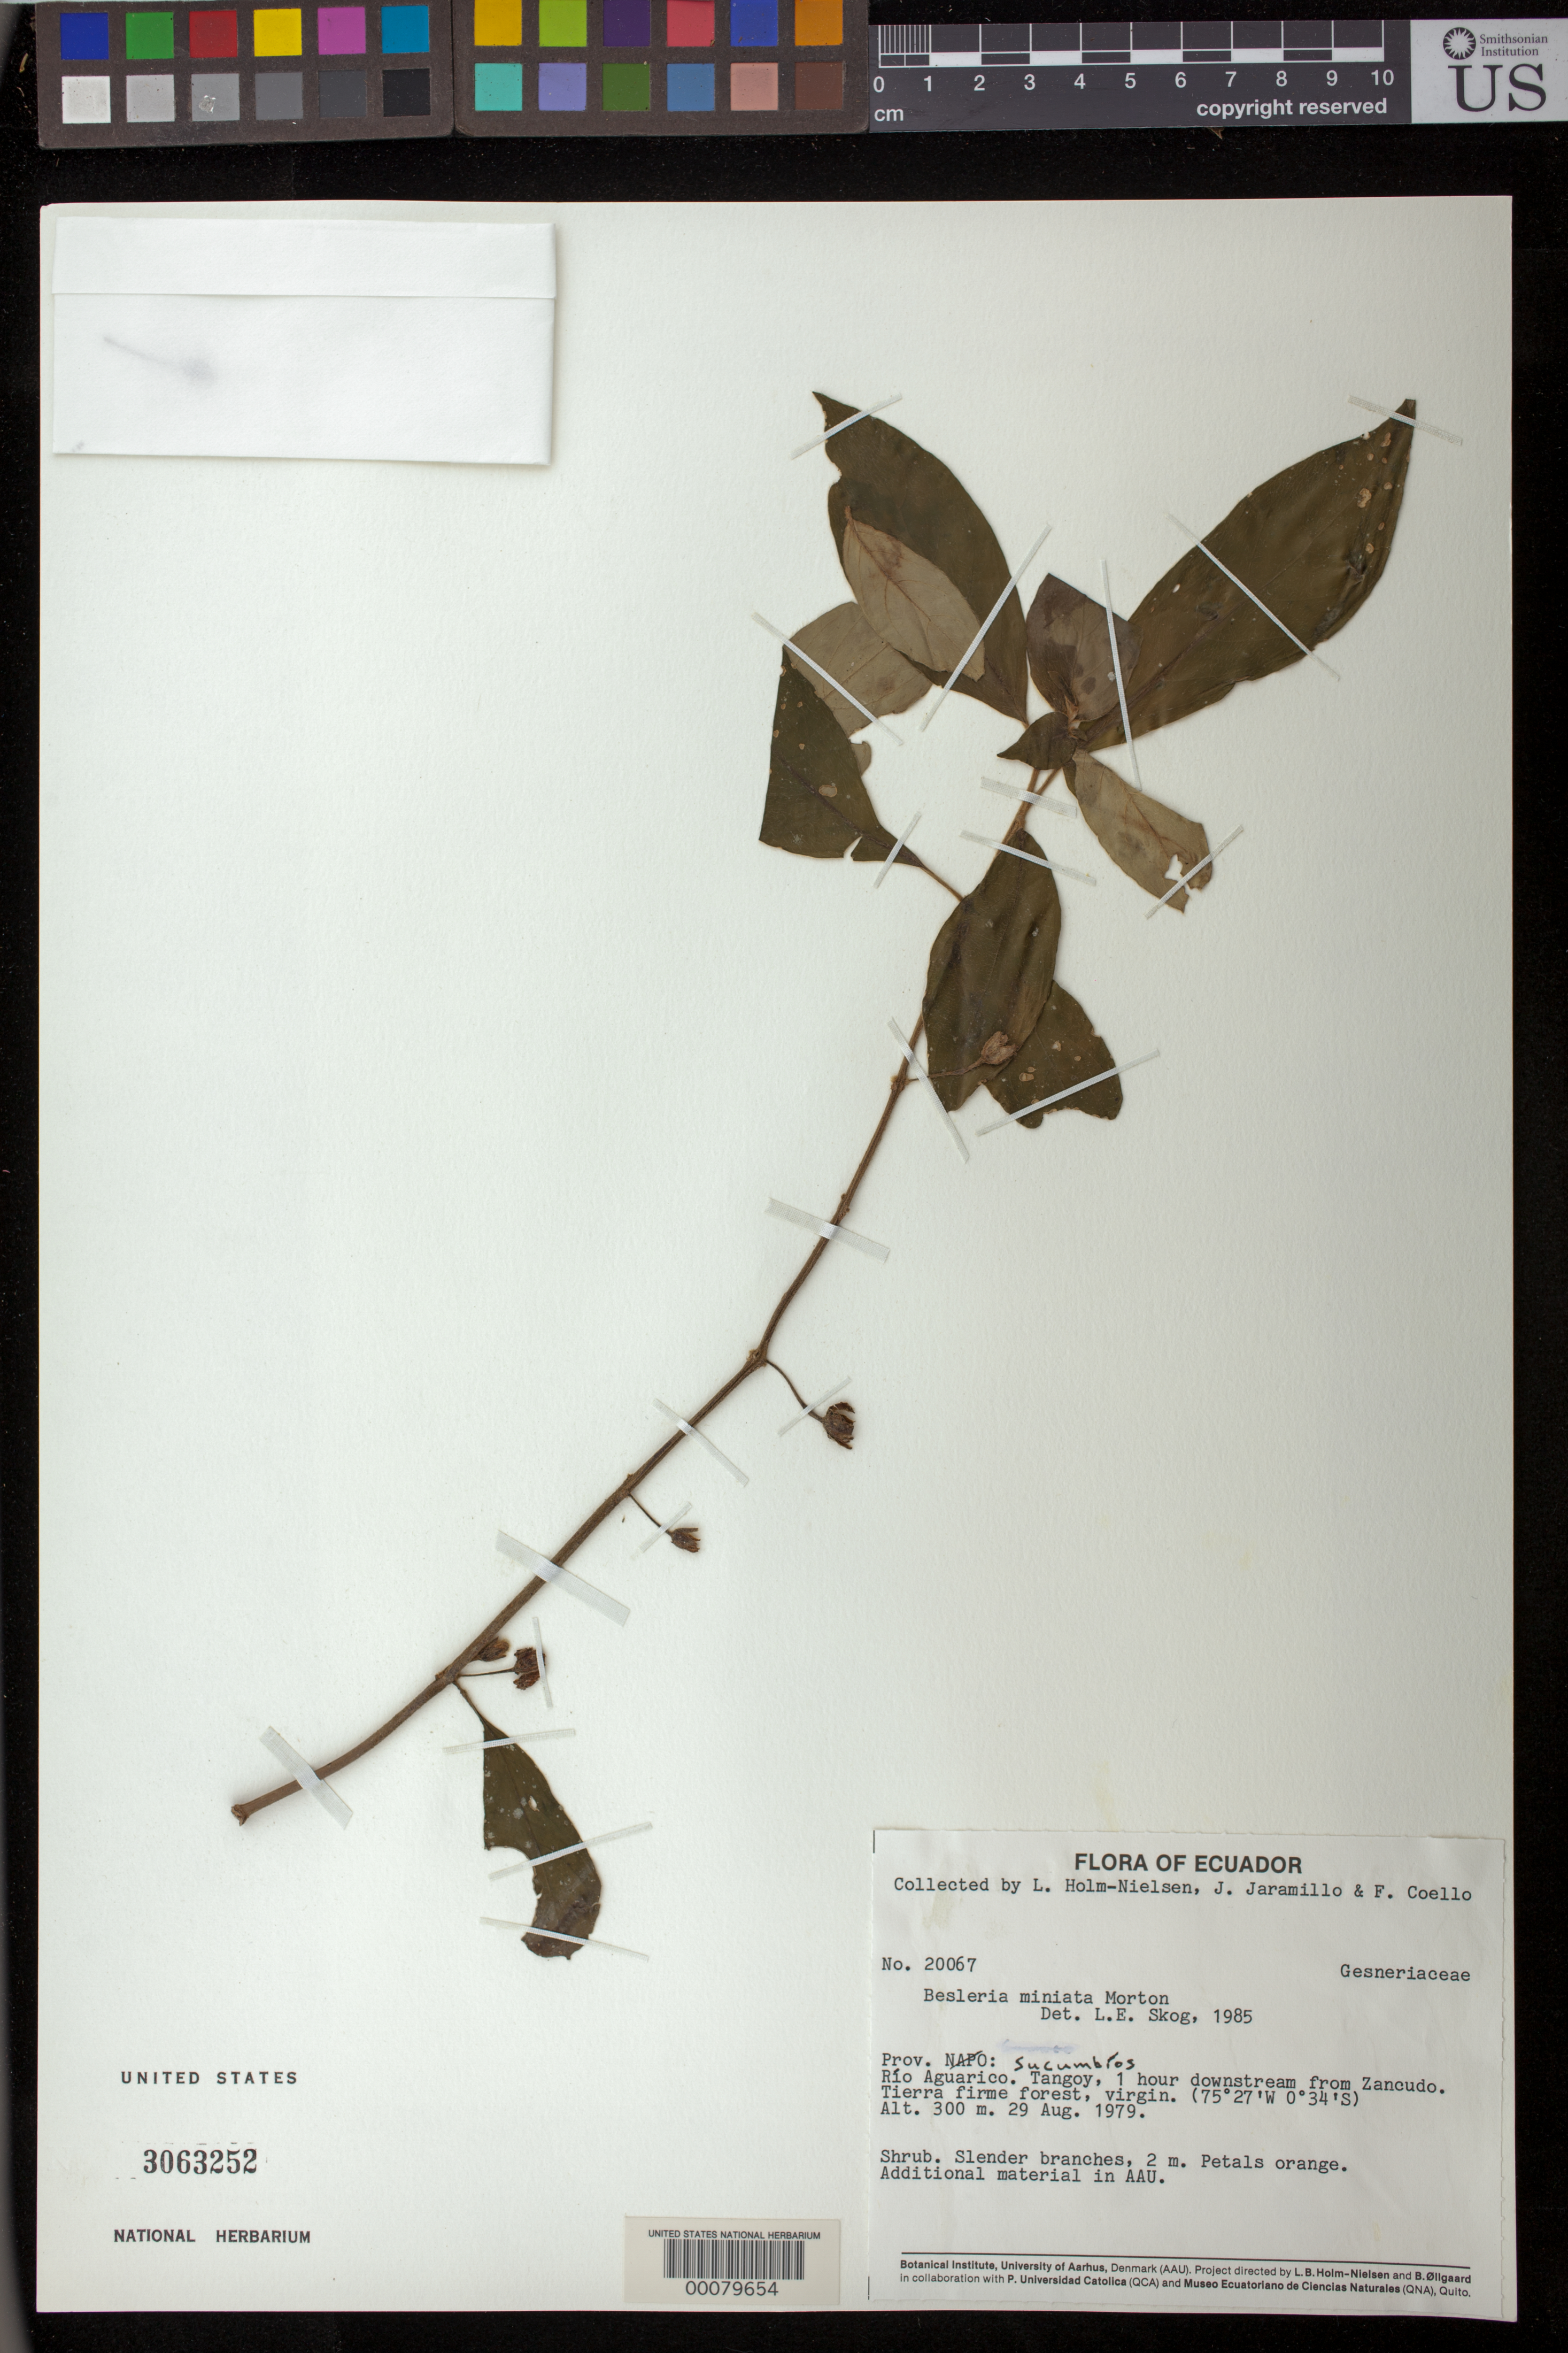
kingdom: Plantae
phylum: Tracheophyta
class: Magnoliopsida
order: Lamiales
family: Gesneriaceae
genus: Besleria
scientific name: Besleria miniata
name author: C.V. Morton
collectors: L. B. Holm-Nielsen & et al.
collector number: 20067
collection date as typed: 29 Aug 1979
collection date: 1979-08-29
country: Ecuador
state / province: Sucumbíos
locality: Napo.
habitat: Tierra firme forest, virgin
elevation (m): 300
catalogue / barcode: US 3063252